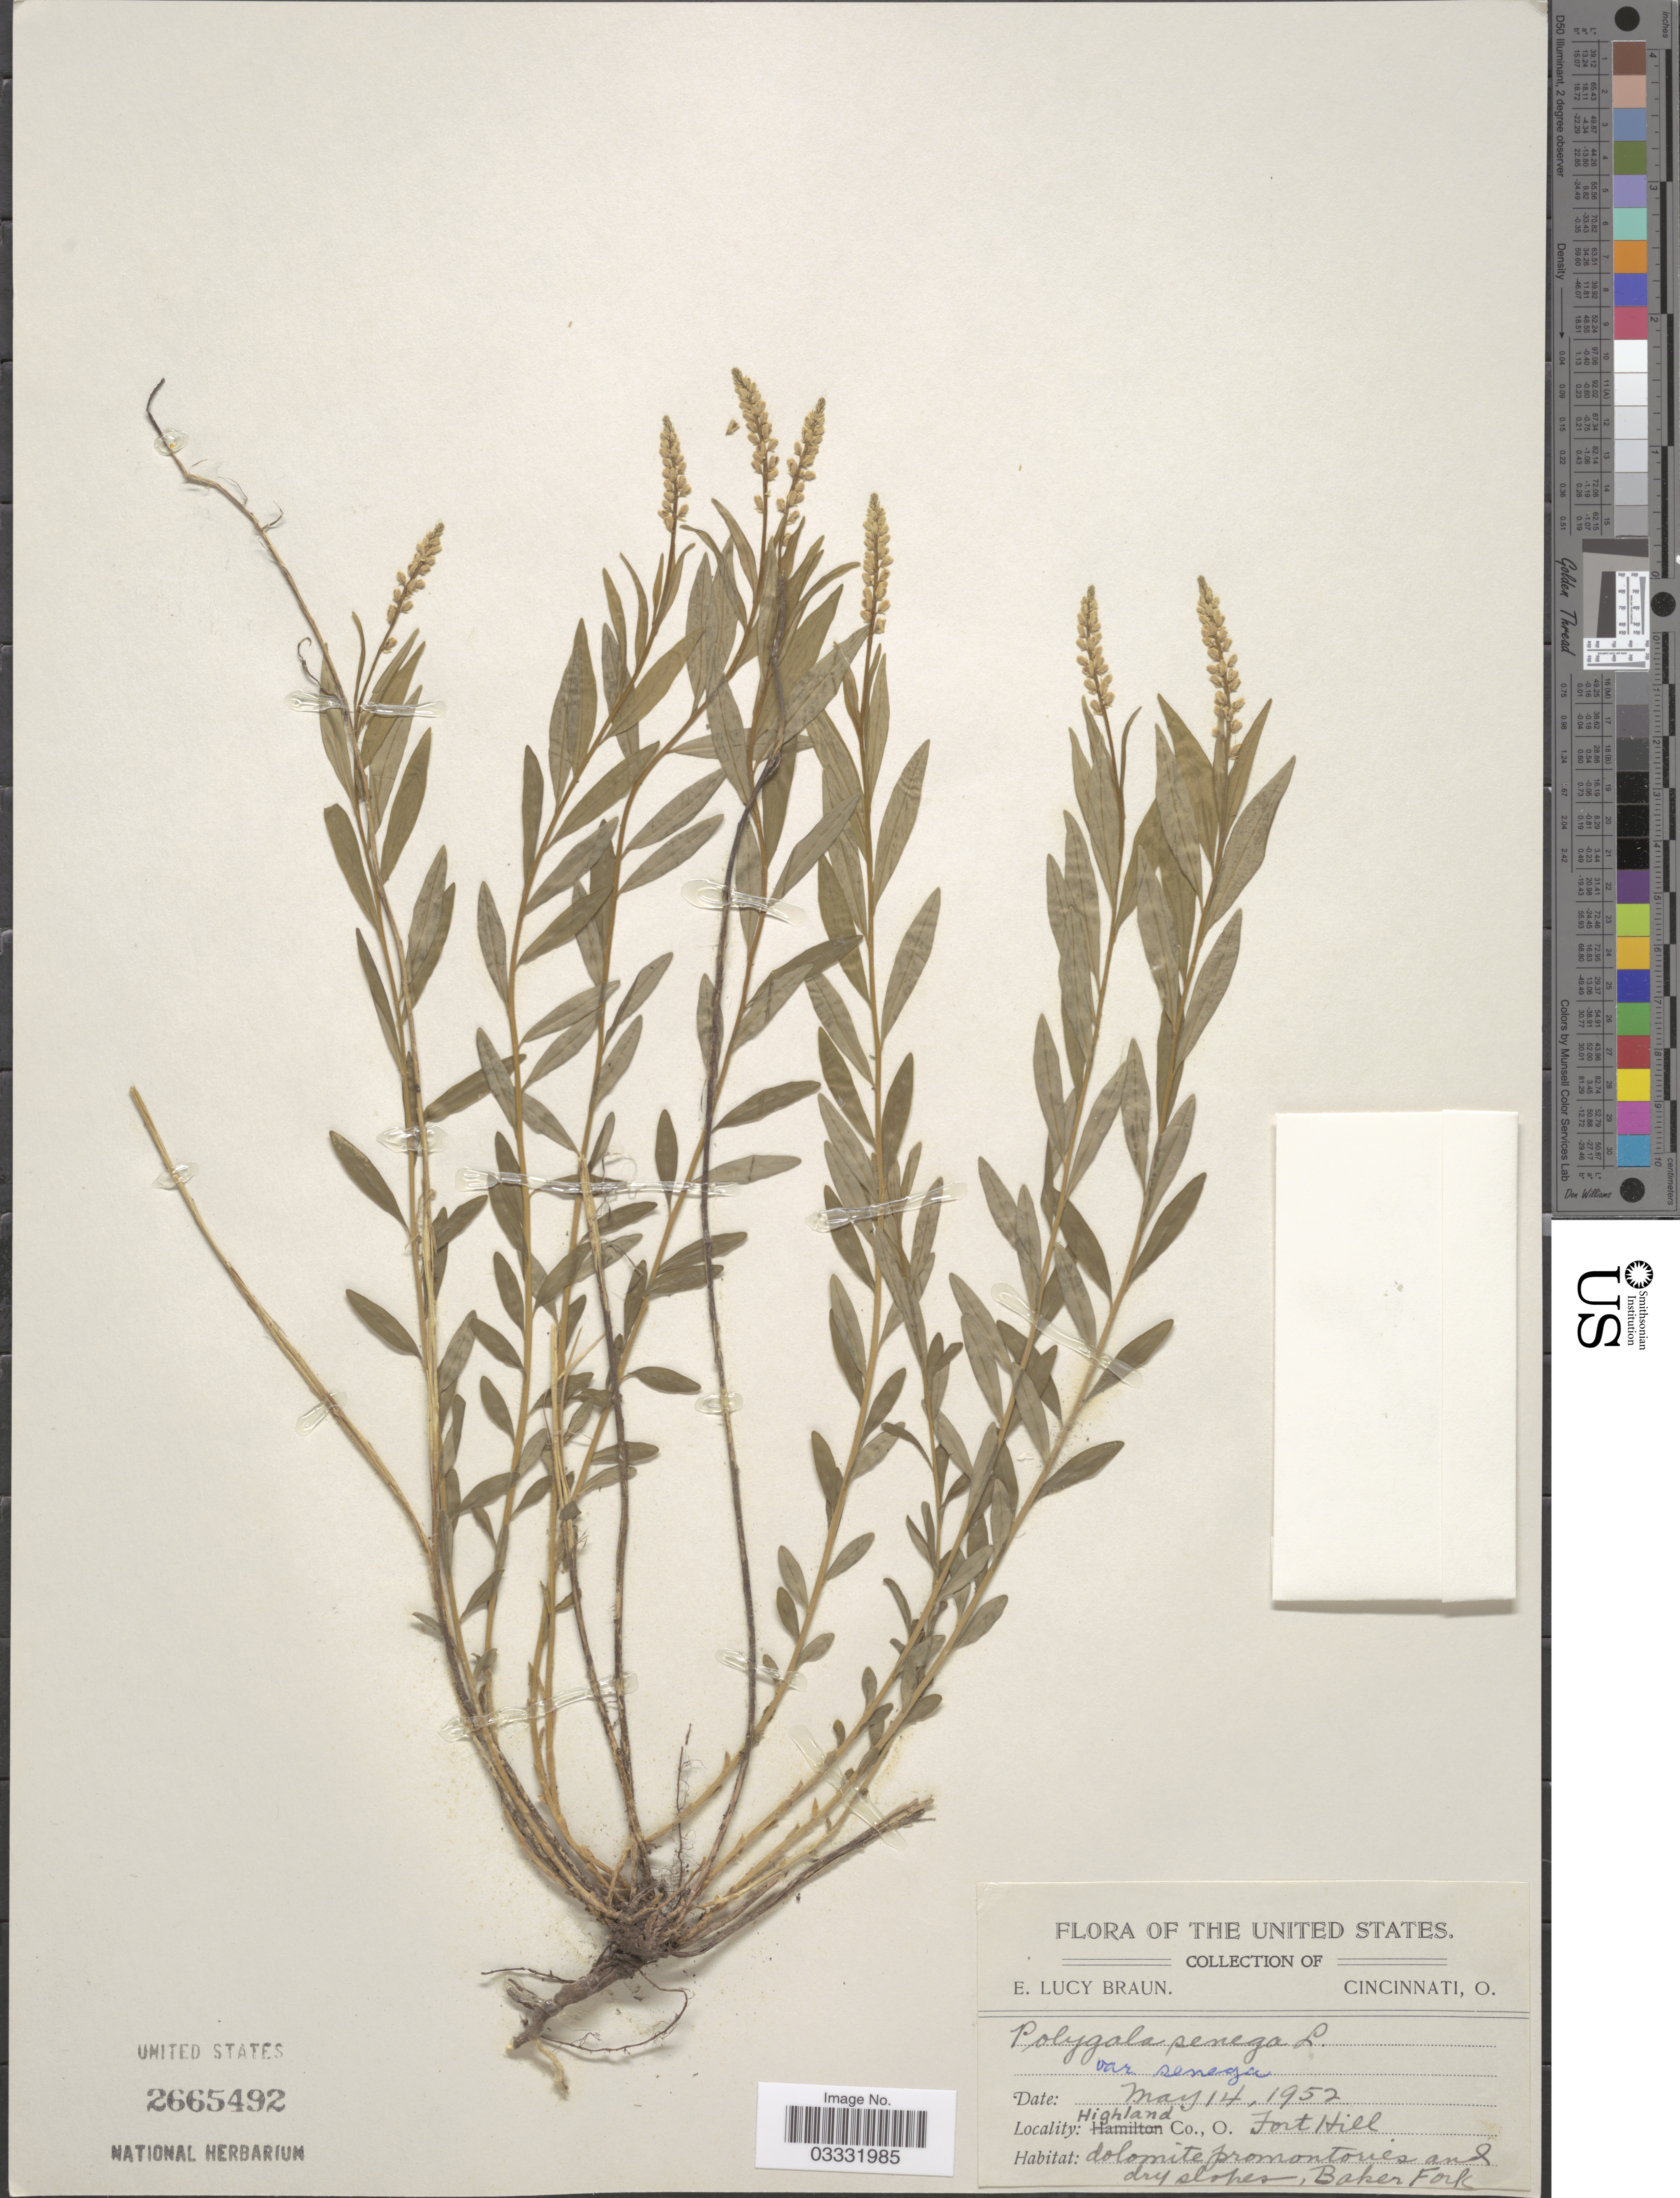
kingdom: Plantae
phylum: Tracheophyta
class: Magnoliopsida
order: Fabales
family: Polygalaceae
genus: Polygala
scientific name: Polygala senega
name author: L.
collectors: E. L. Braun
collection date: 1952-05-14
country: United States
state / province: Ohio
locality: Highland Co. Fort Hill. Baker Fork.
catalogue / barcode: US 2665492